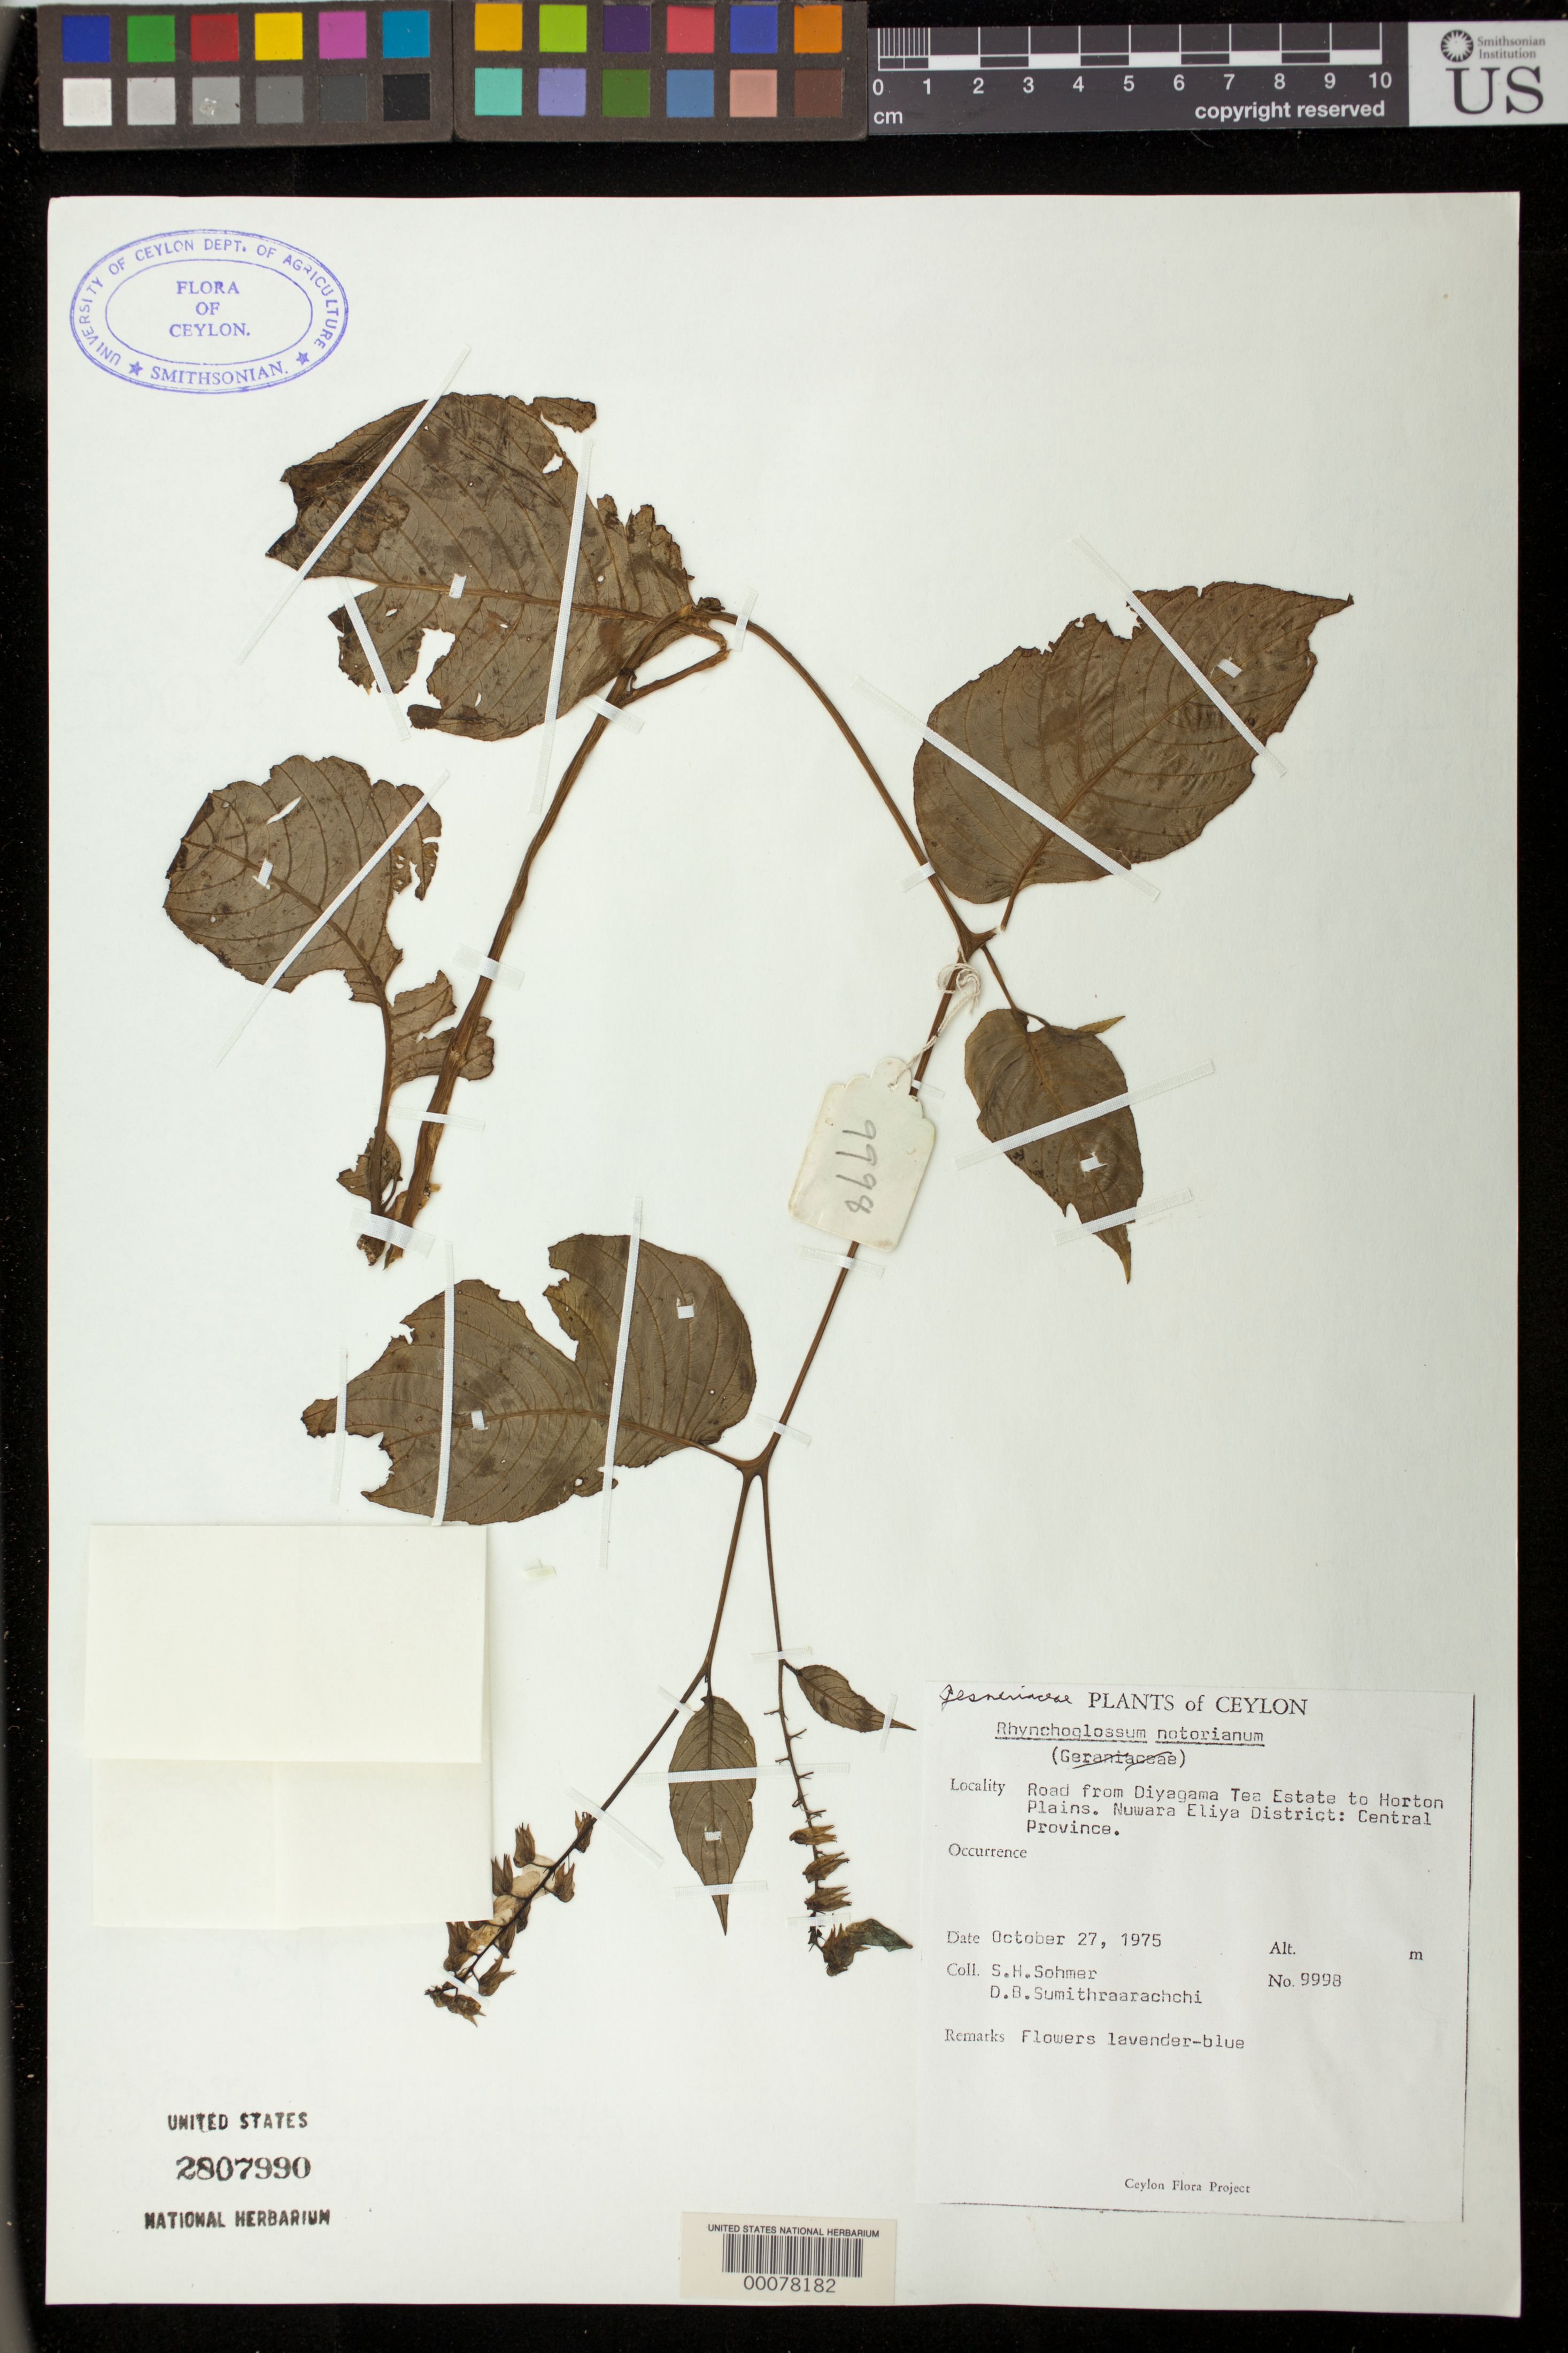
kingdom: Plantae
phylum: Tracheophyta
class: Magnoliopsida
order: Lamiales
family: Gesneriaceae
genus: Rhynchoglossum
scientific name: Rhynchoglossum notonianum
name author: (Wall.) B.L. Burtt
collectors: S. H. Sohmer & D. B. Sumithraarachchi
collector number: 9998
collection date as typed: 27 Oct 1975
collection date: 1975-10-27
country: Sri Lanka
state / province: Central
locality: Nuwara eliya (dist.), Road from diyagama tea estate to horton plains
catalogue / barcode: US 2807990